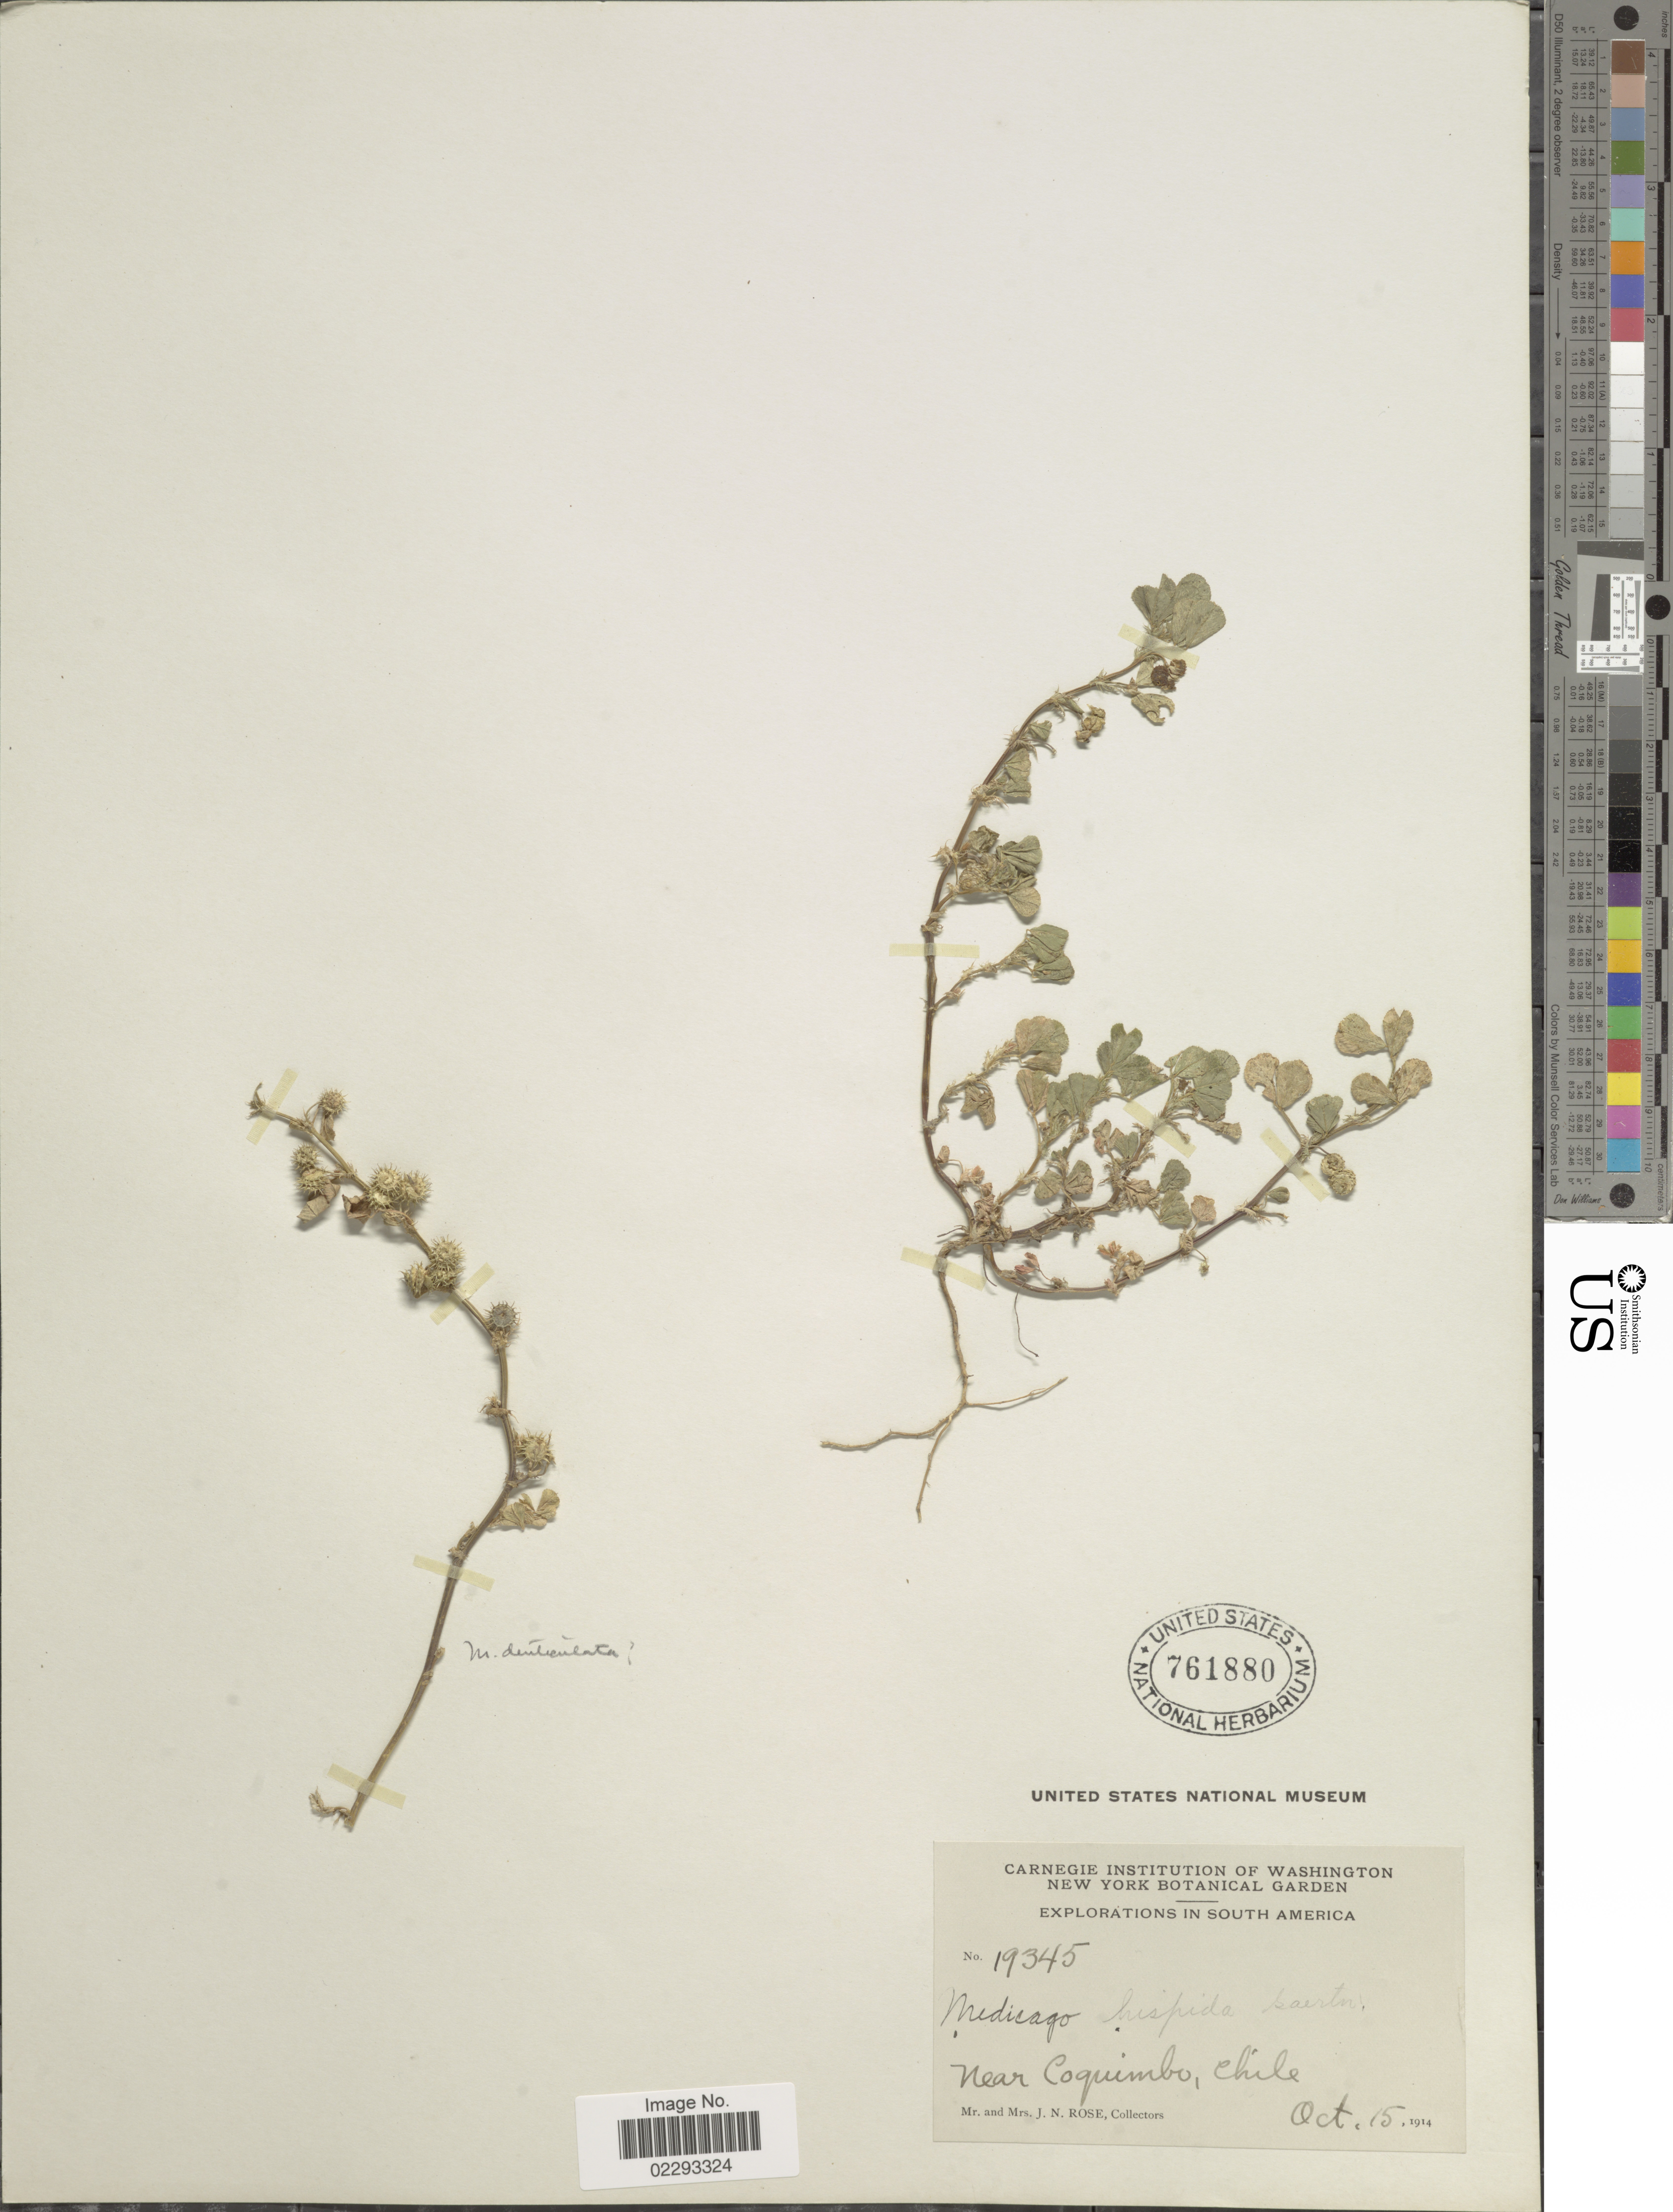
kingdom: Plantae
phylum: Tracheophyta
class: Magnoliopsida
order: Fabales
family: Fabaceae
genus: Medicago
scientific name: Medicago polymorpha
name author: L.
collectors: J. N. Rose & L. B. Rose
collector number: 19345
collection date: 1914-10-15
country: Chile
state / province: Coquimbo (IV)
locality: Near Coquimbo, South America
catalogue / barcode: US 761880